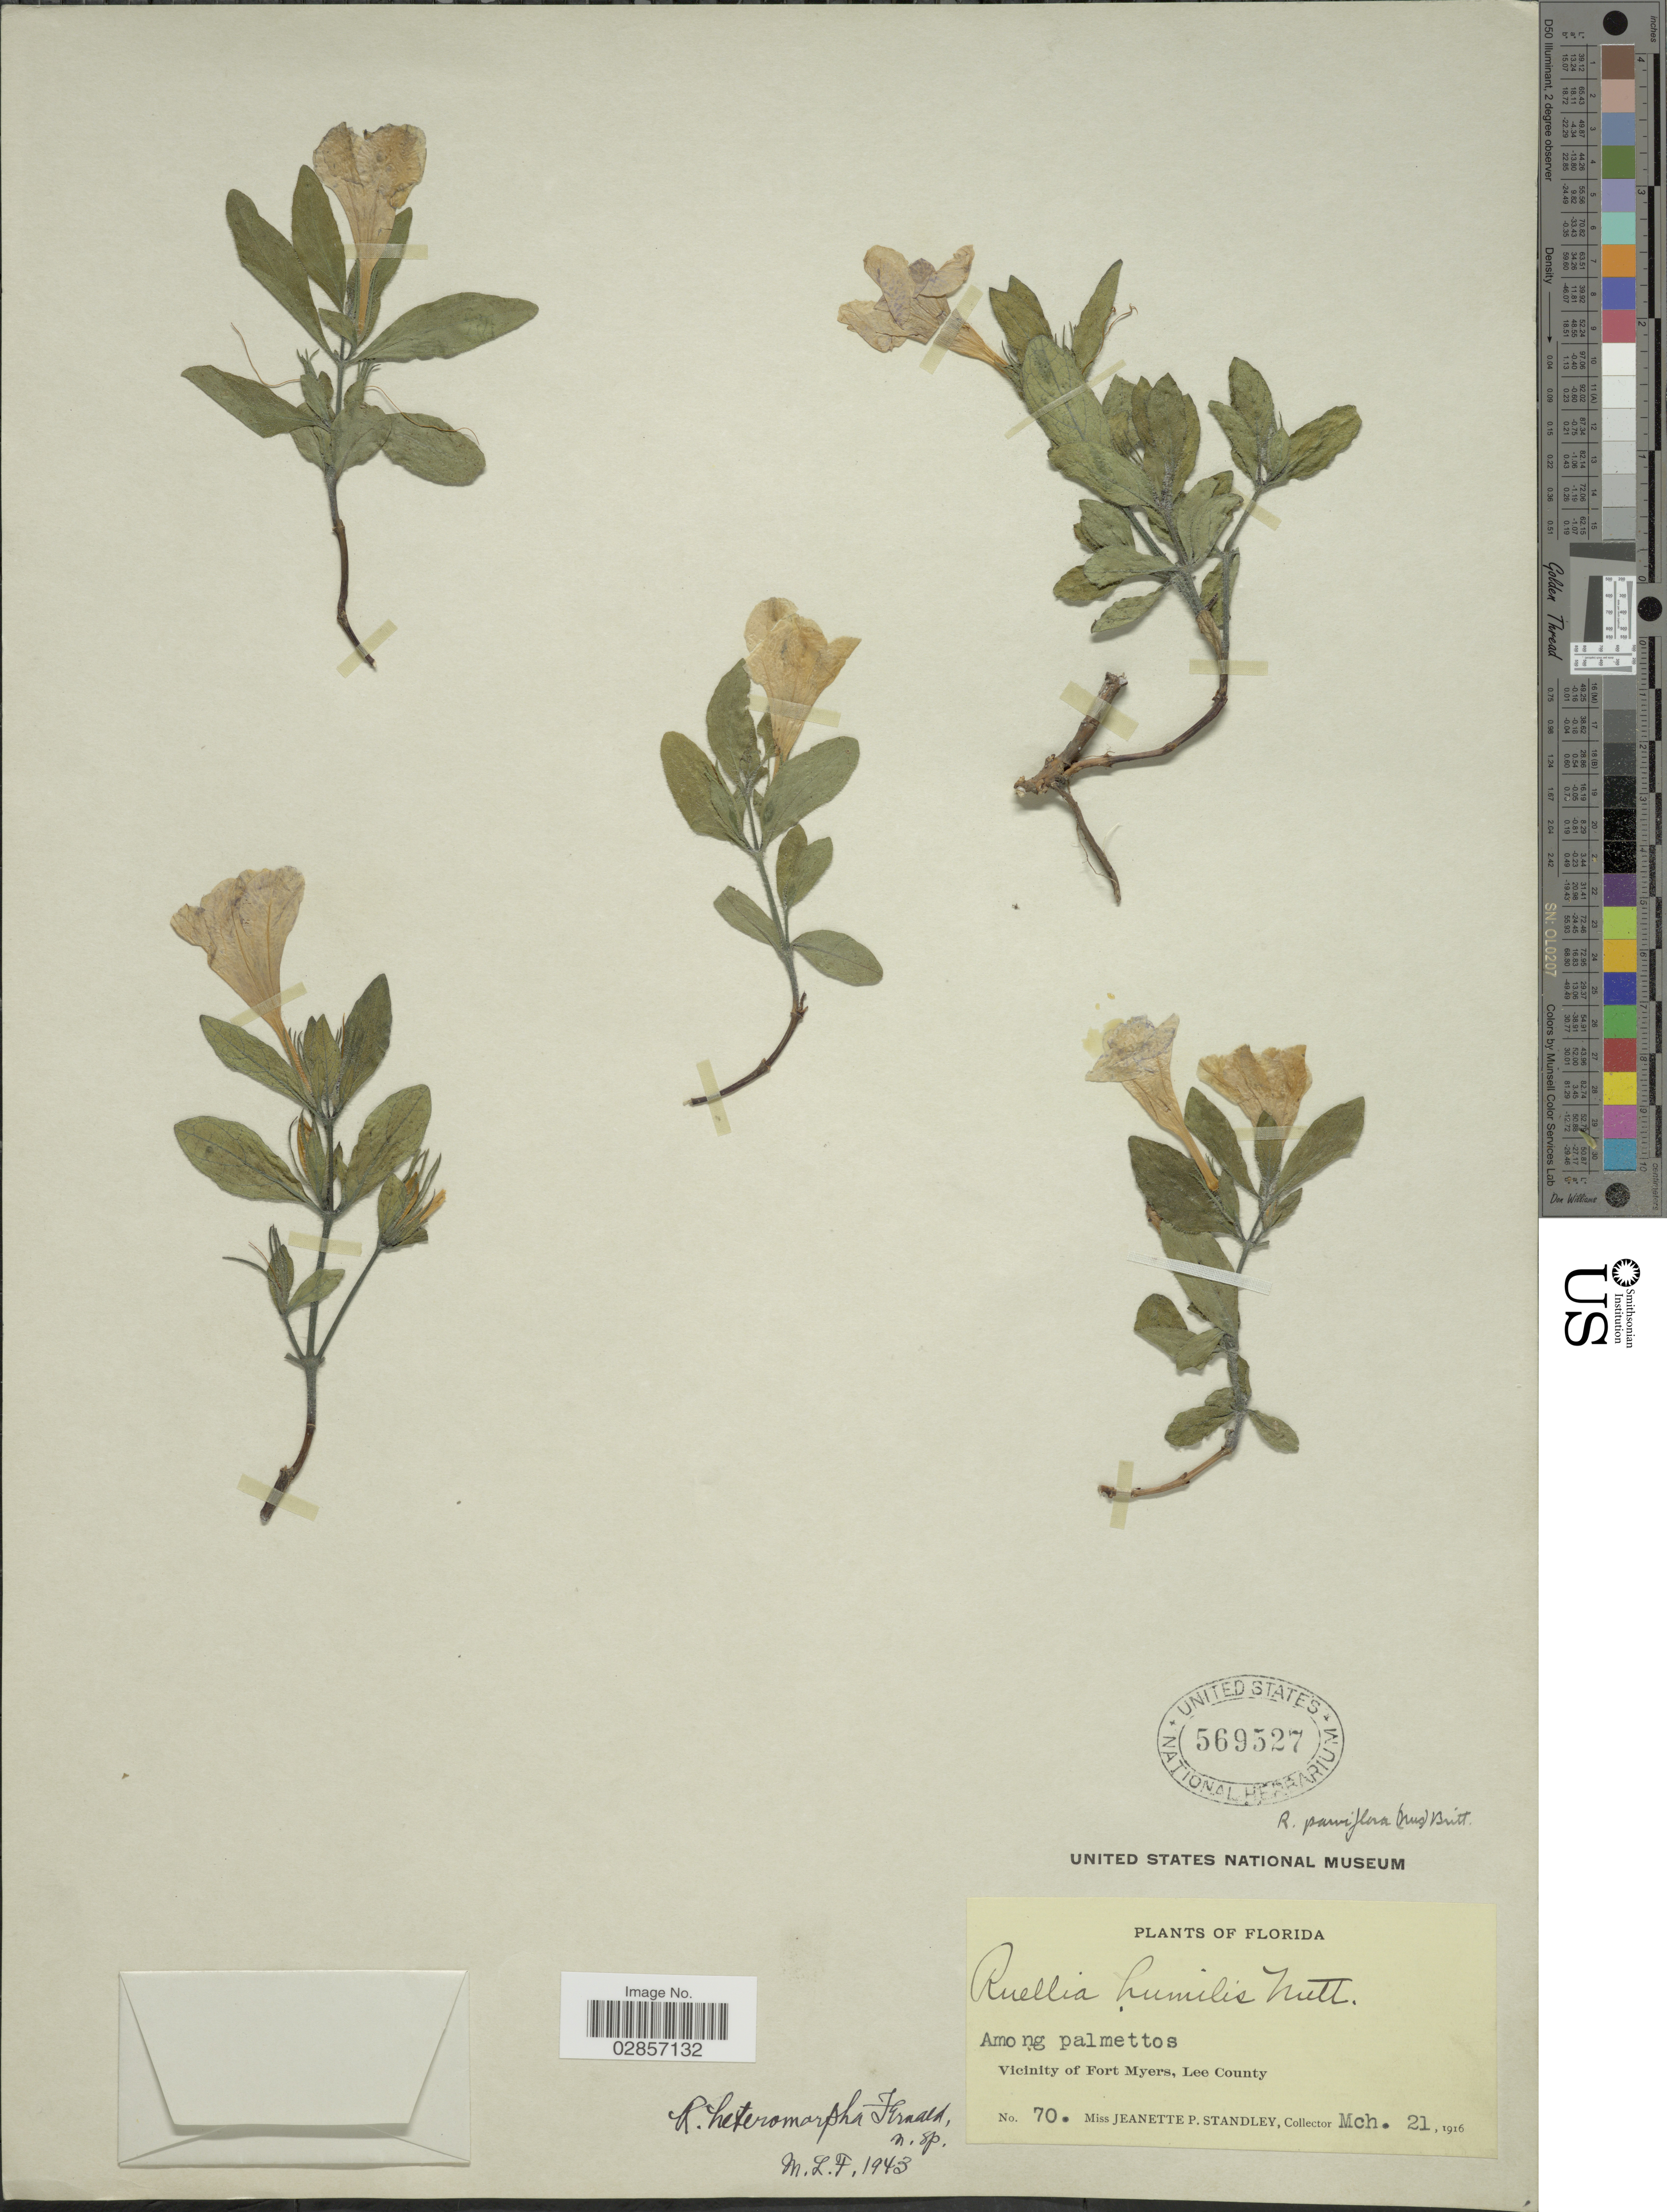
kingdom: Plantae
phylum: Tracheophyta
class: Magnoliopsida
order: Lamiales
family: Acanthaceae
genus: Ruellia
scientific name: Ruellia heteromorpha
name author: Fernald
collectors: J. P. Standley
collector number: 70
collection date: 1916-03-21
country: United States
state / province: Florida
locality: Vicinity of Fort Myers, Lee County, Among palmettos.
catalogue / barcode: US 569527